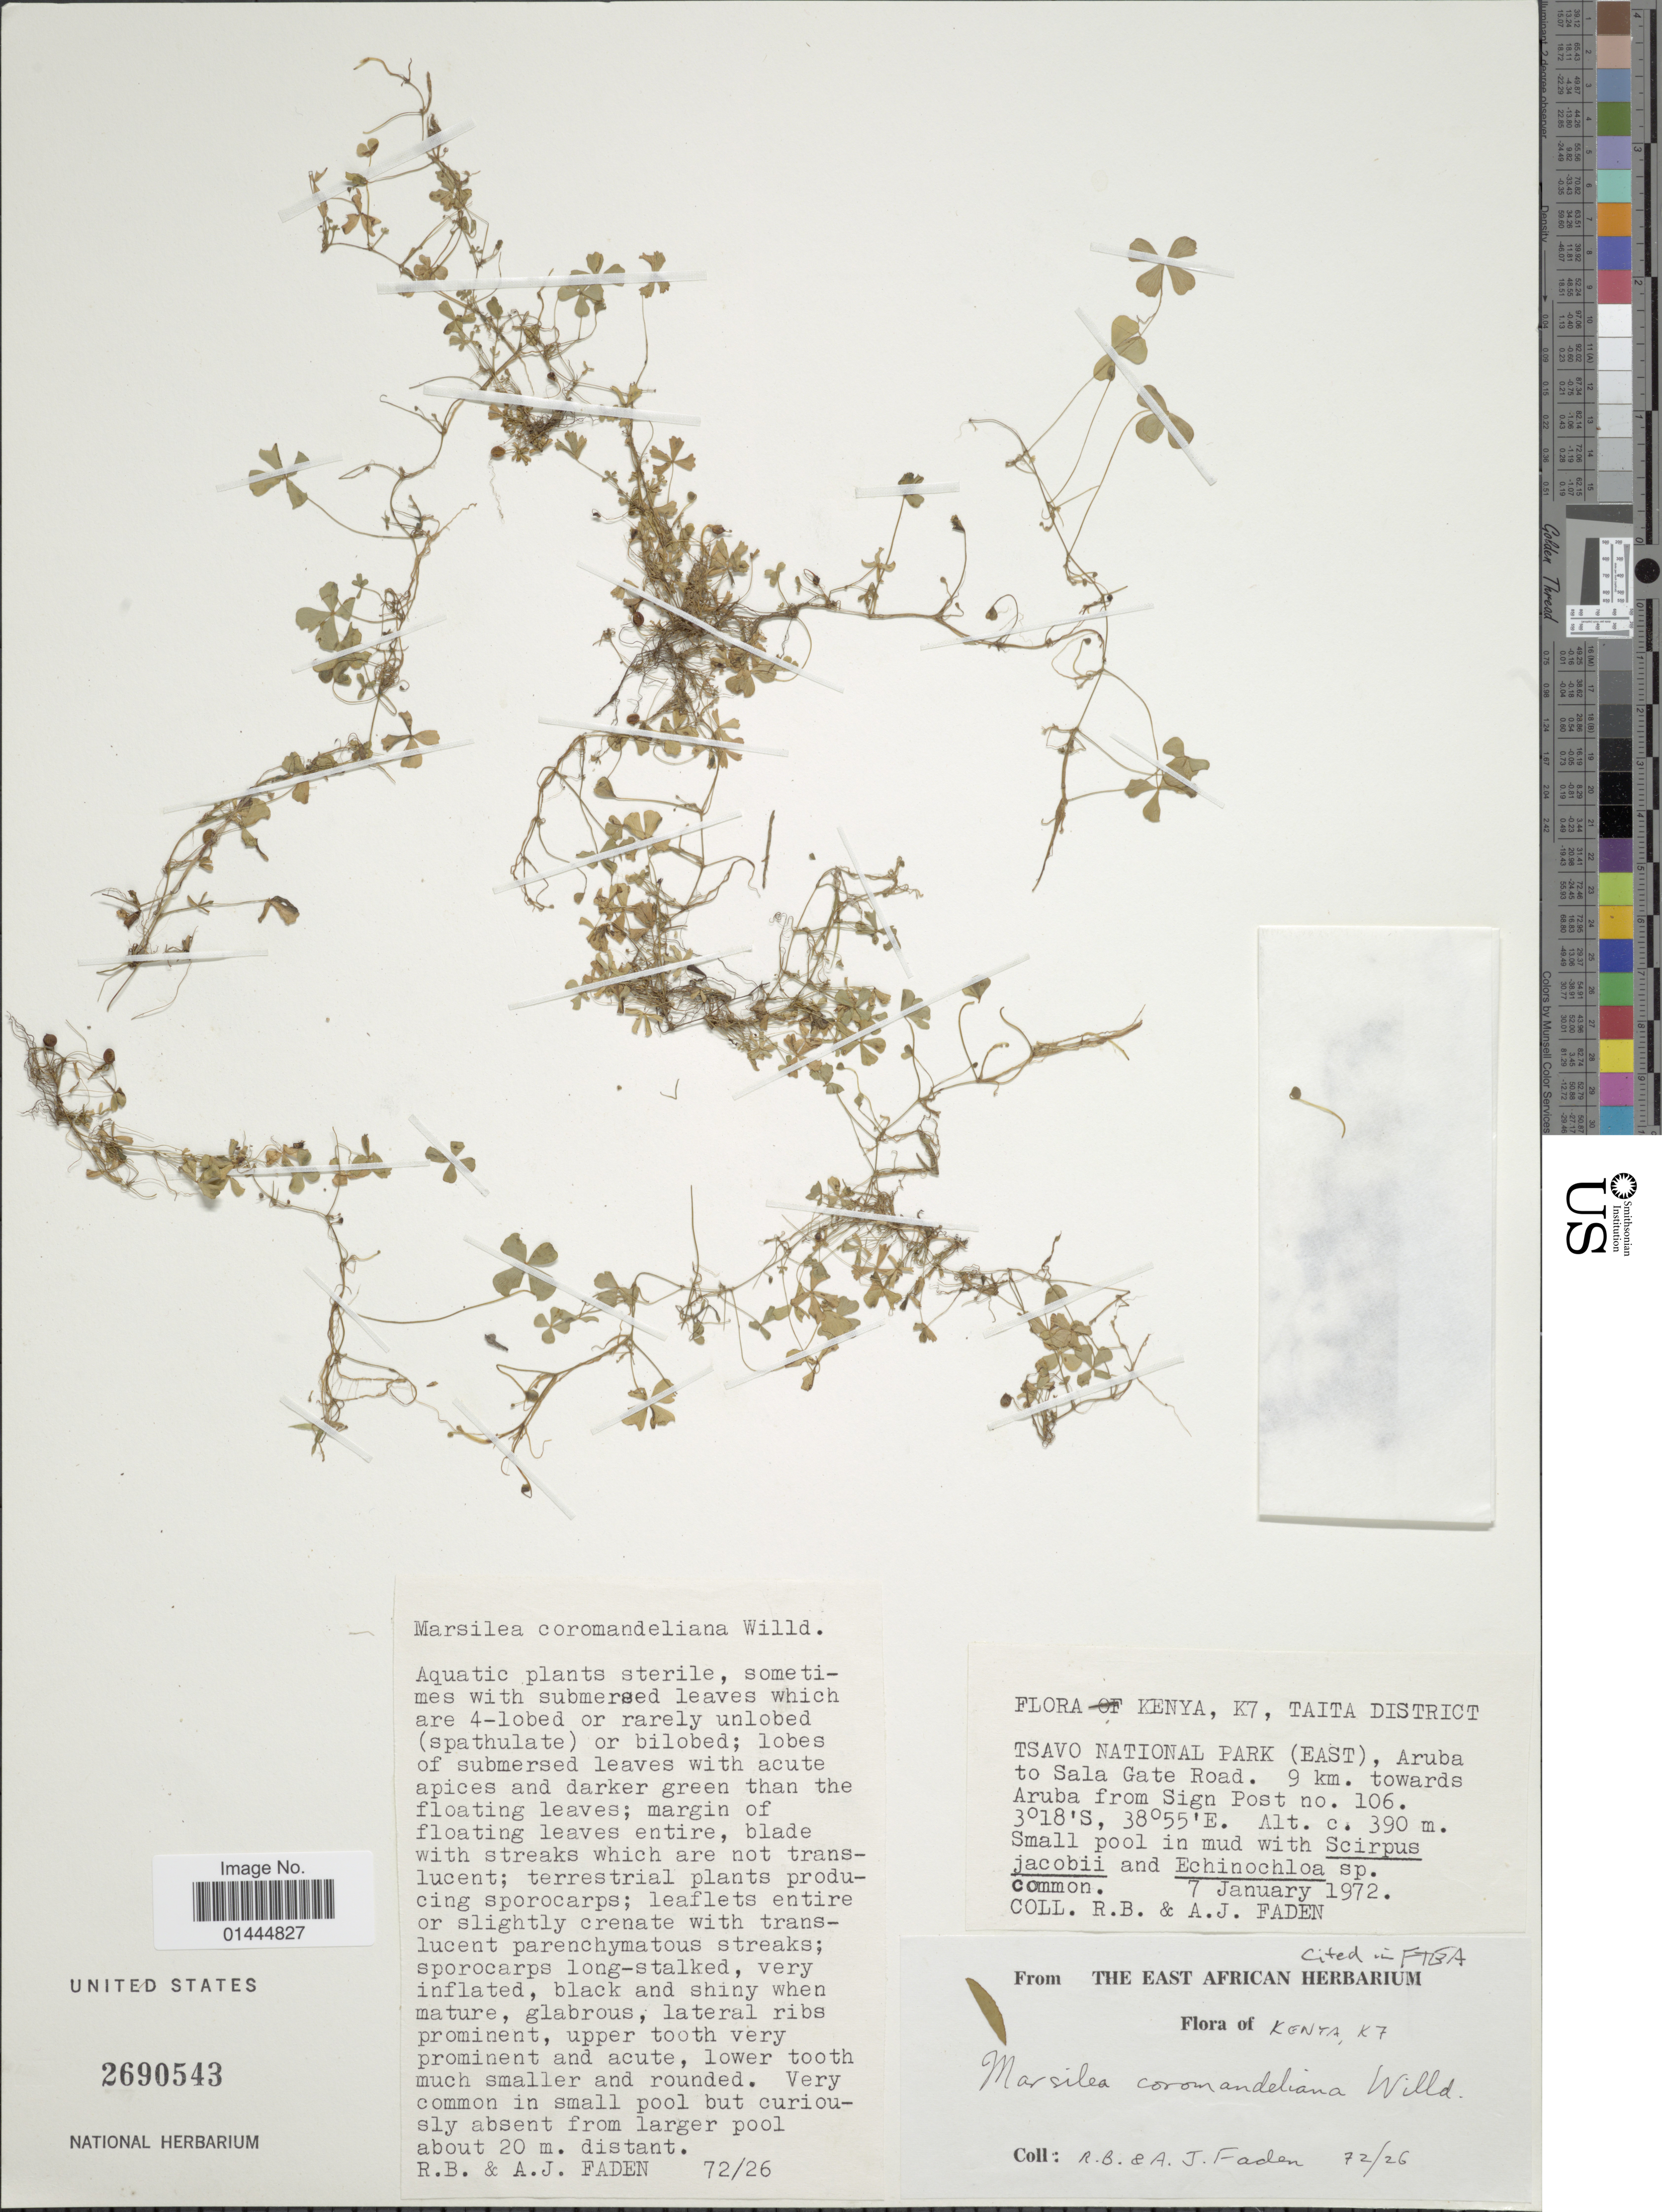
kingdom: Plantae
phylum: Tracheophyta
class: Polypodiopsida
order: Salviniales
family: Marsileaceae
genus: Marsilea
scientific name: Marsilea coromandeliana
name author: Willd.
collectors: R. B. Faden & A. J. Faden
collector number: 72/26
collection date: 1972-01-07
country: Kenya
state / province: Taita Taveta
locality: K7, Taita District, Tsavo National Park (East), Aruba to Sala Gate Road, 9 km. towards Aruba from Sign Post no. 106.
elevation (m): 390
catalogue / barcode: US 2690543